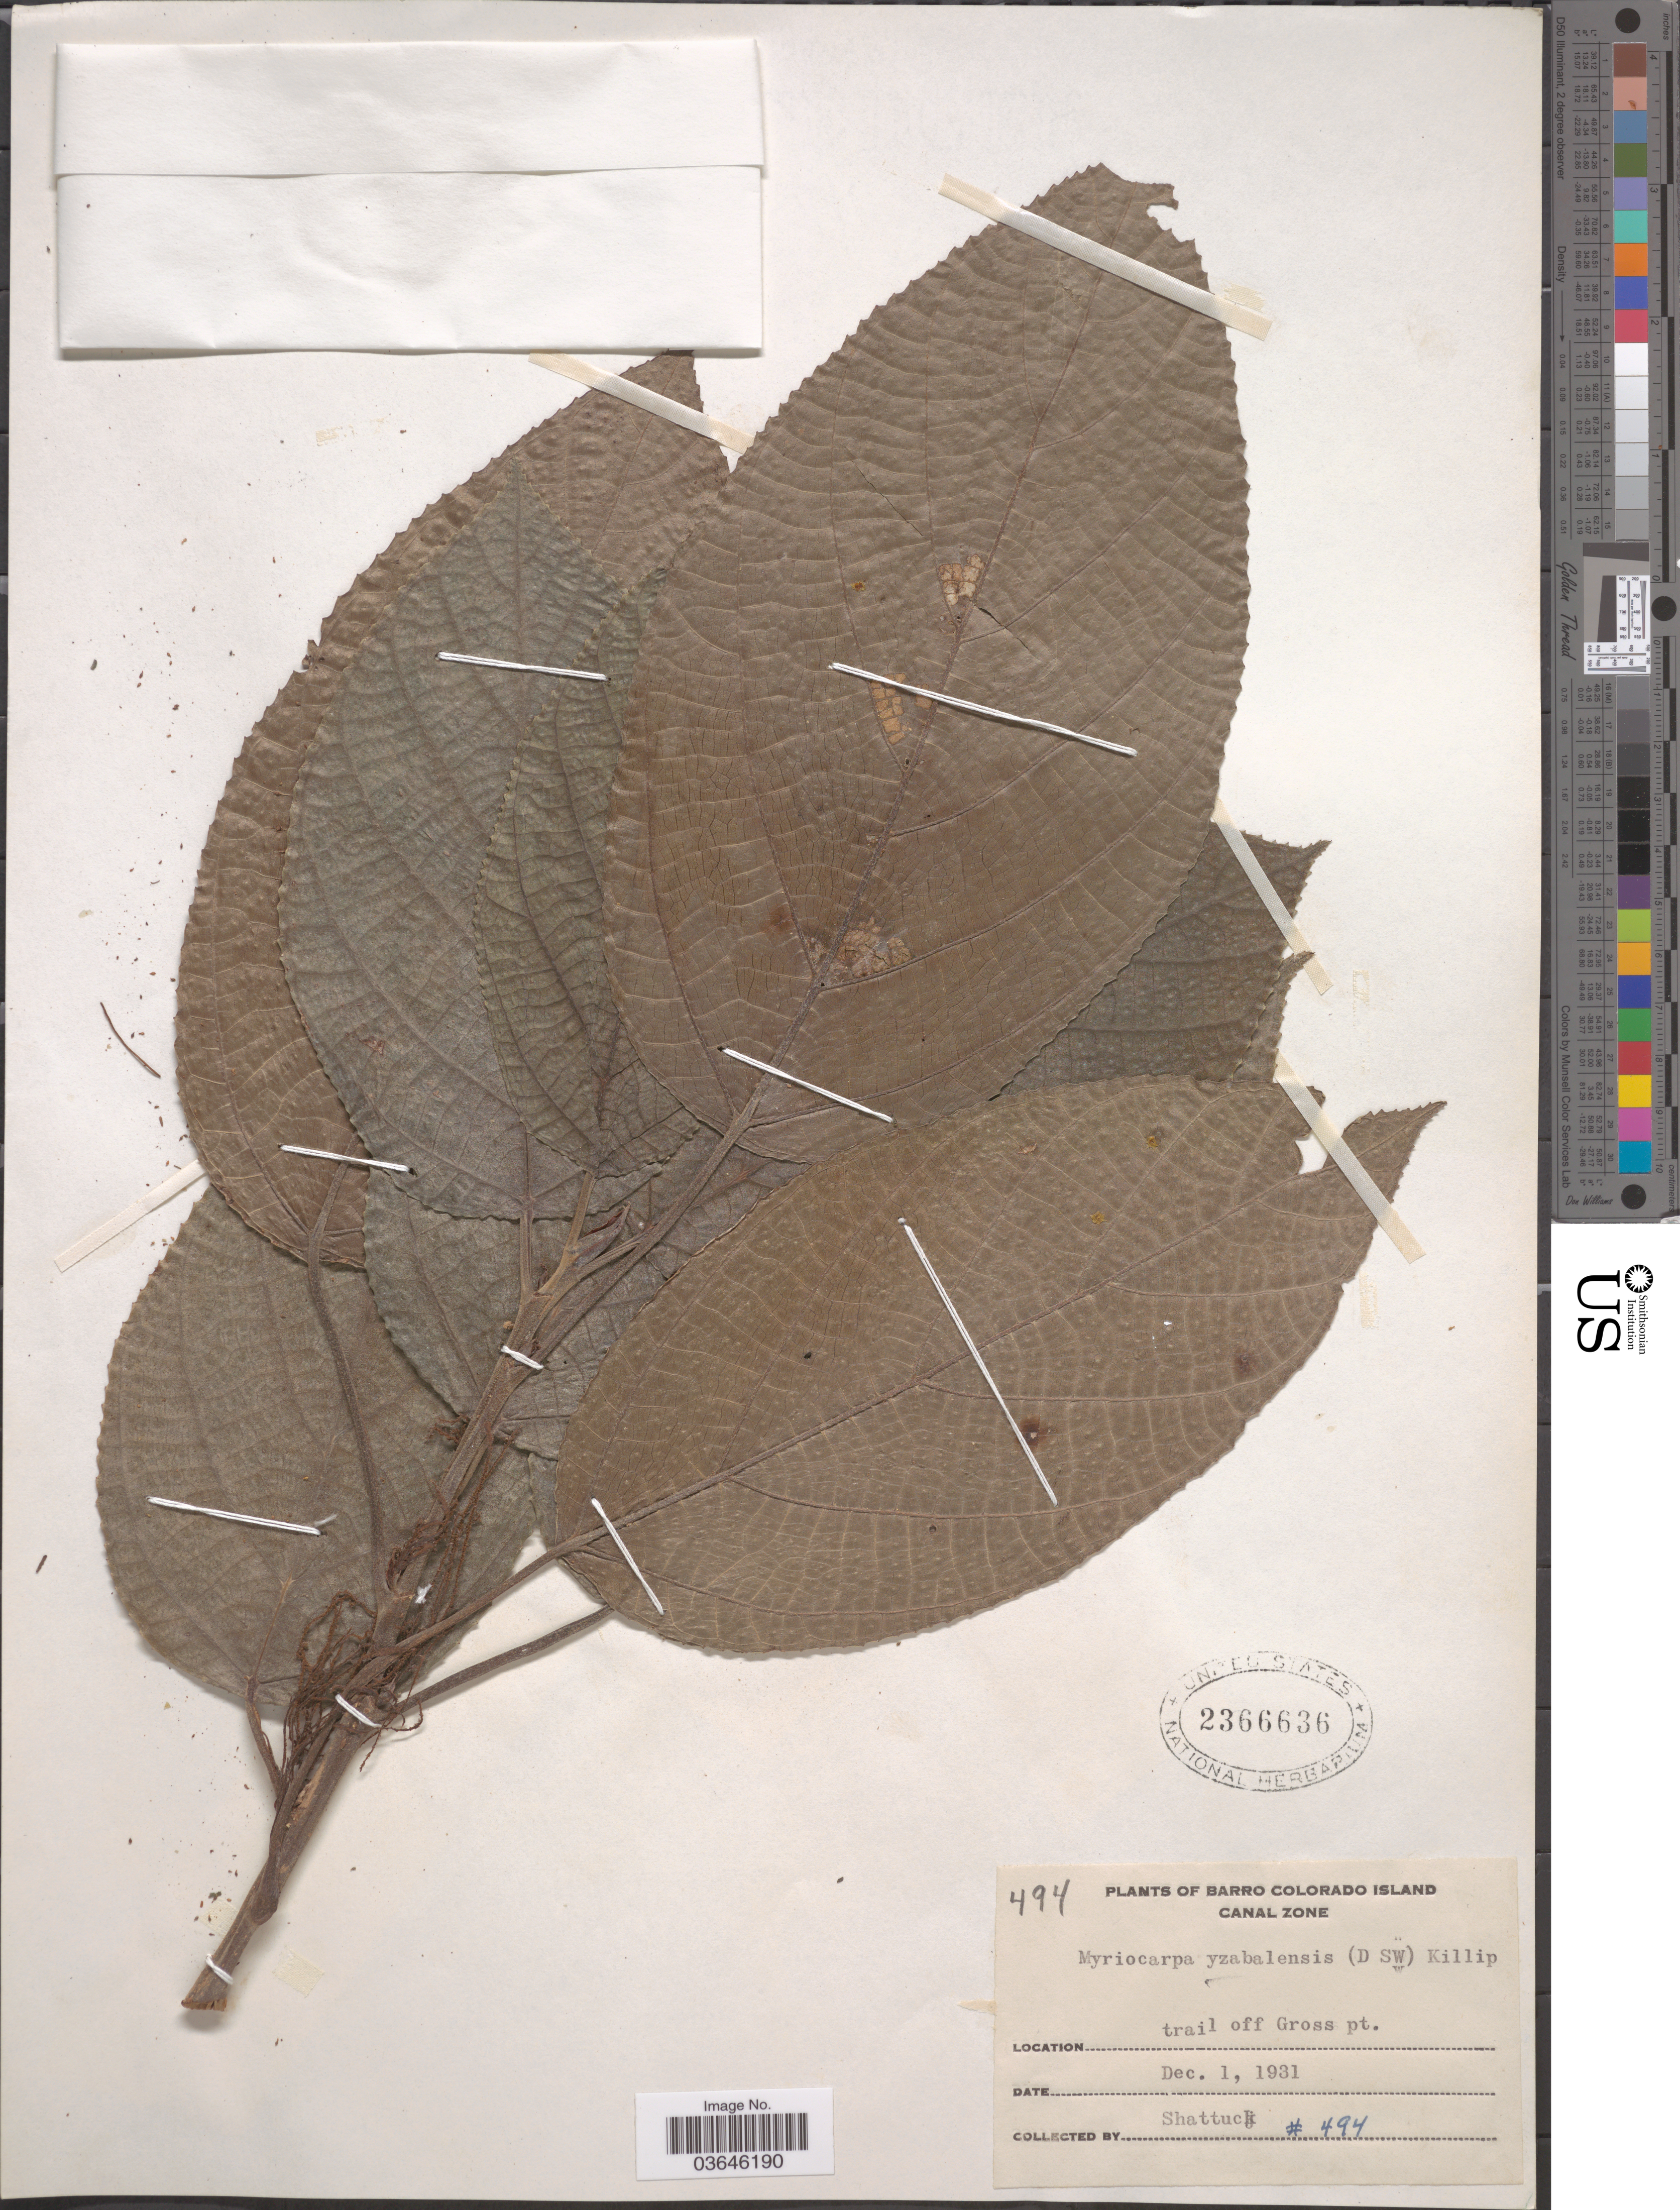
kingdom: Plantae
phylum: Tracheophyta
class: Magnoliopsida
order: Rosales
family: Urticaceae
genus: Myriocarpa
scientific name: Myriocarpa yzabalensis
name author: (Donn. Sm.) Killip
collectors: Shattuck, --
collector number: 494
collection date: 1931-12-01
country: Panama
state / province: Panamá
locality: Barro Colorado Island. Canal Zone. Trail off Gross pt.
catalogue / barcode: US 2366636